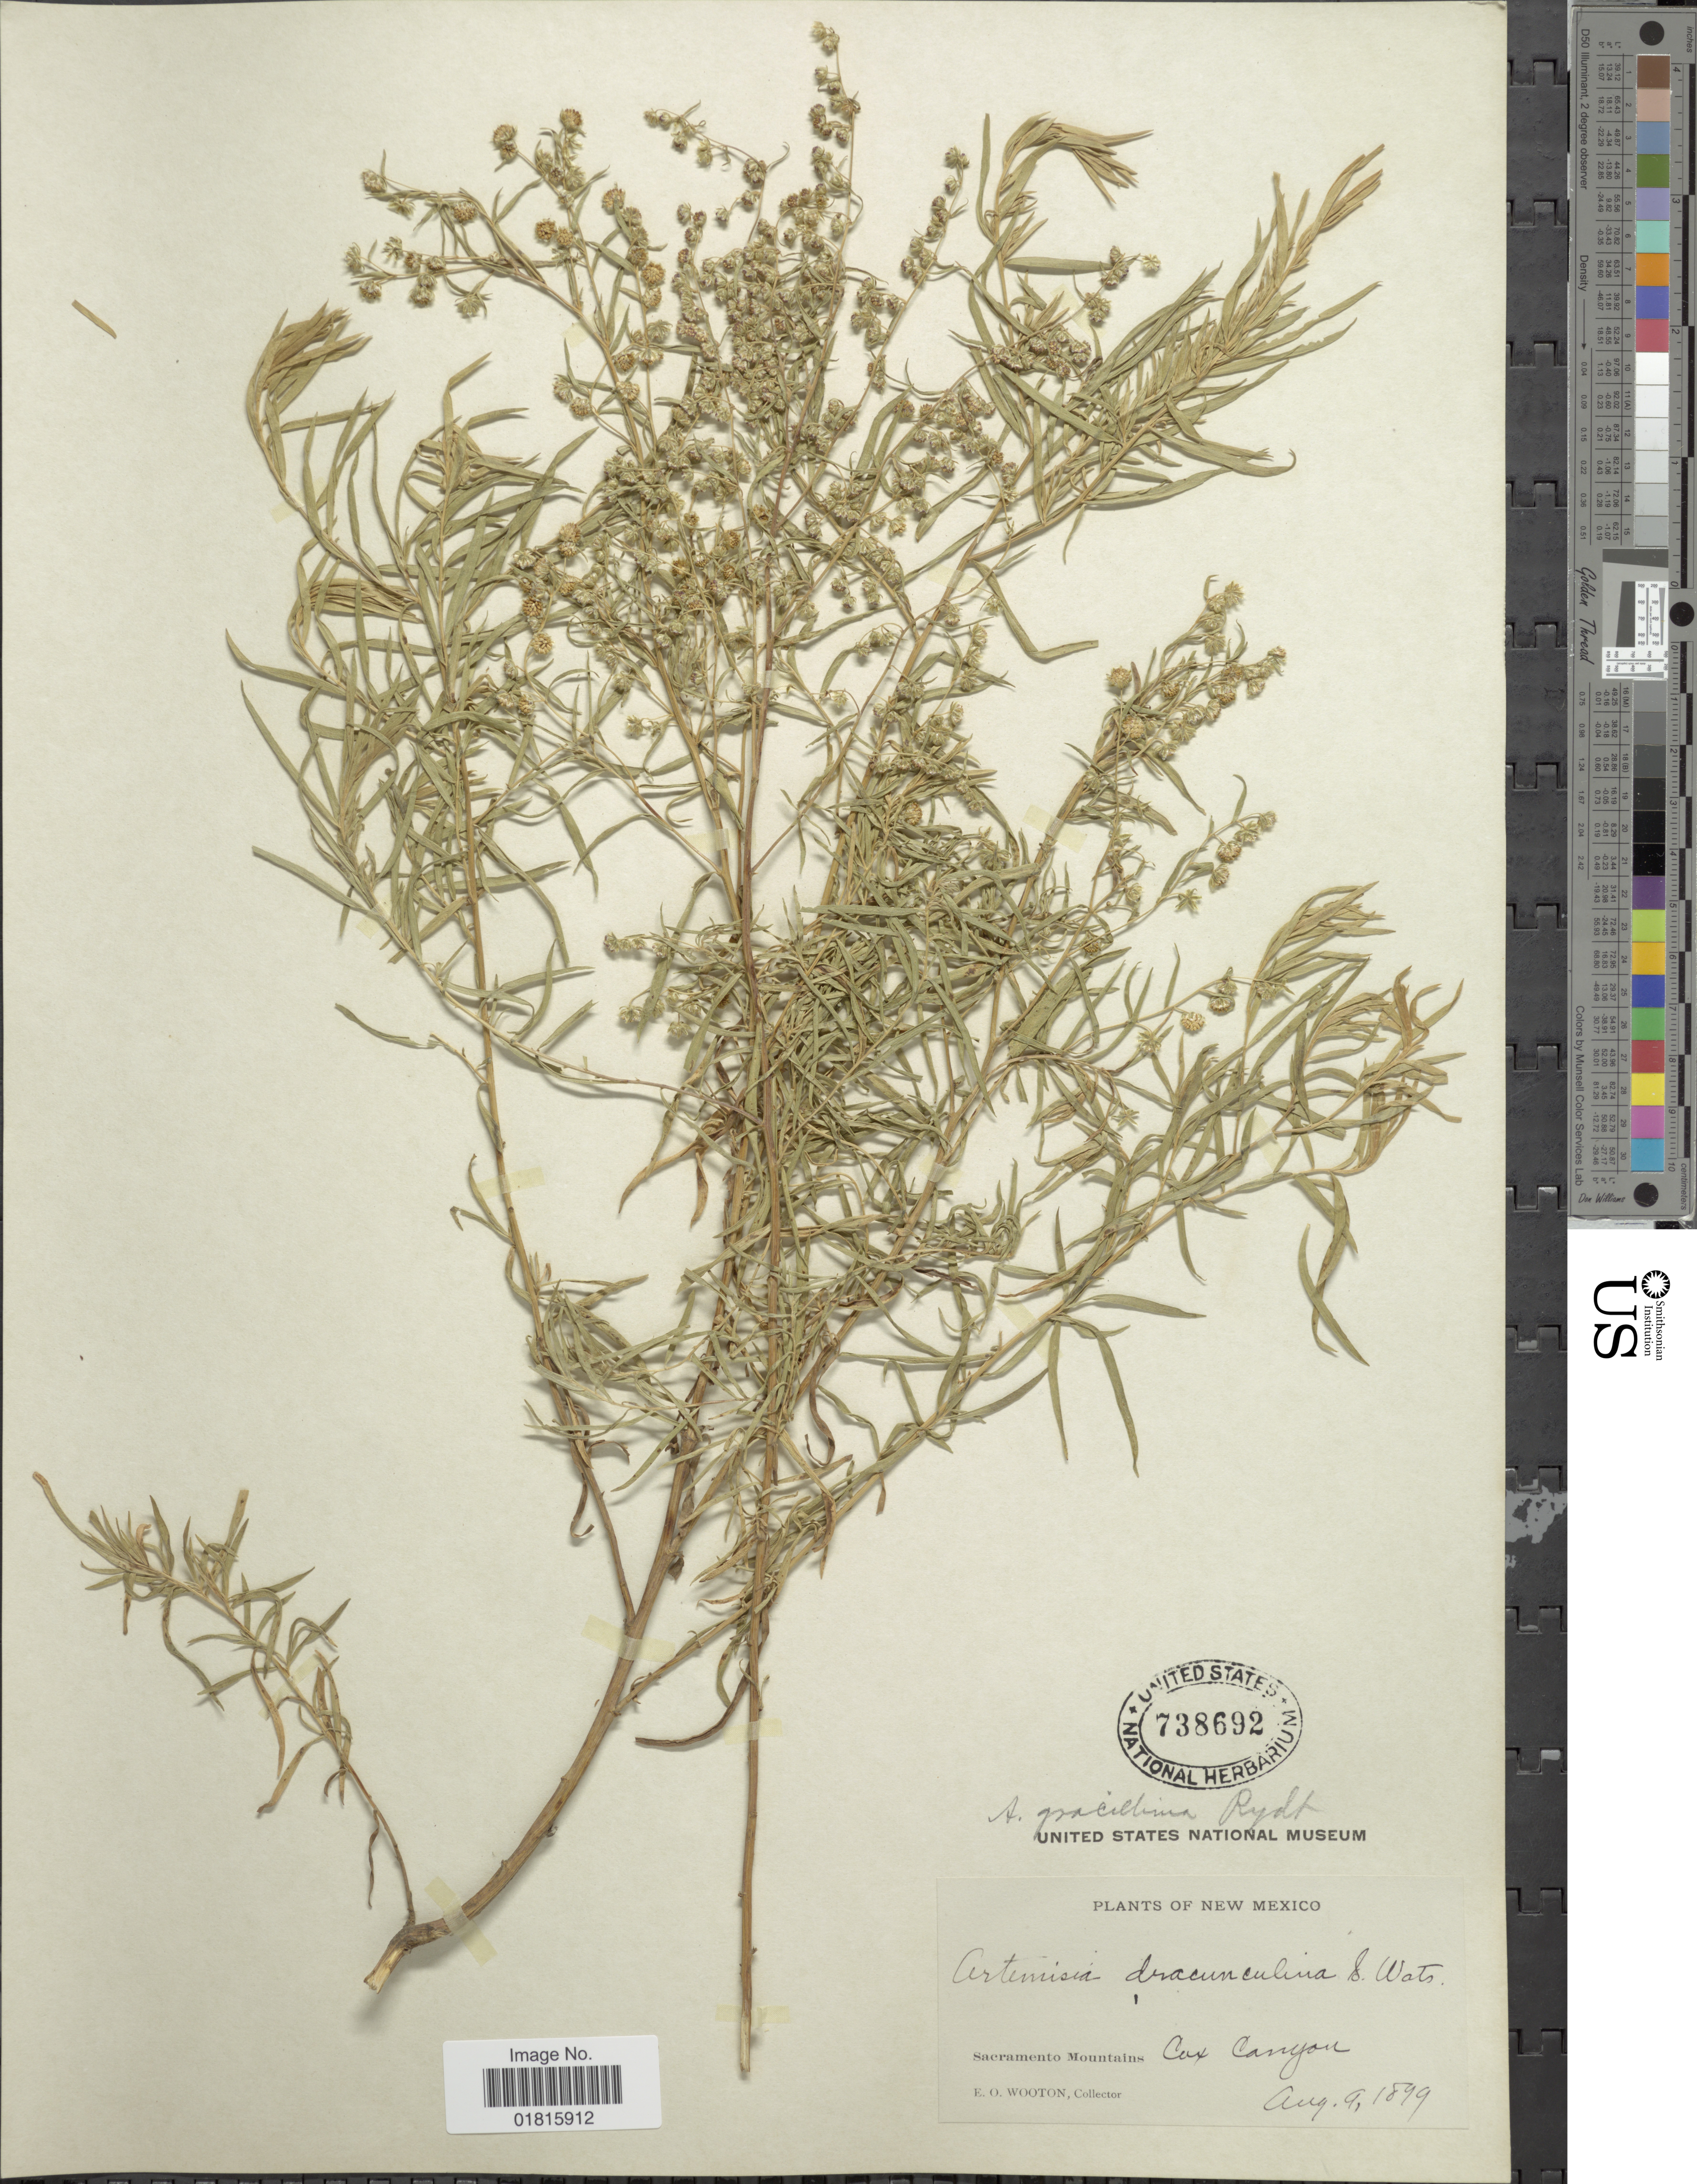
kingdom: Plantae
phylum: Tracheophyta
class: Magnoliopsida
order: Asterales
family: Asteraceae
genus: Artemisia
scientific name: Artemisia gracillima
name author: Rydb.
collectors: E. O. Wooton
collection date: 1899-08-09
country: United States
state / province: New Mexico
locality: Sacaramento Mountains, Cax Canyon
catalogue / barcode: US 738692